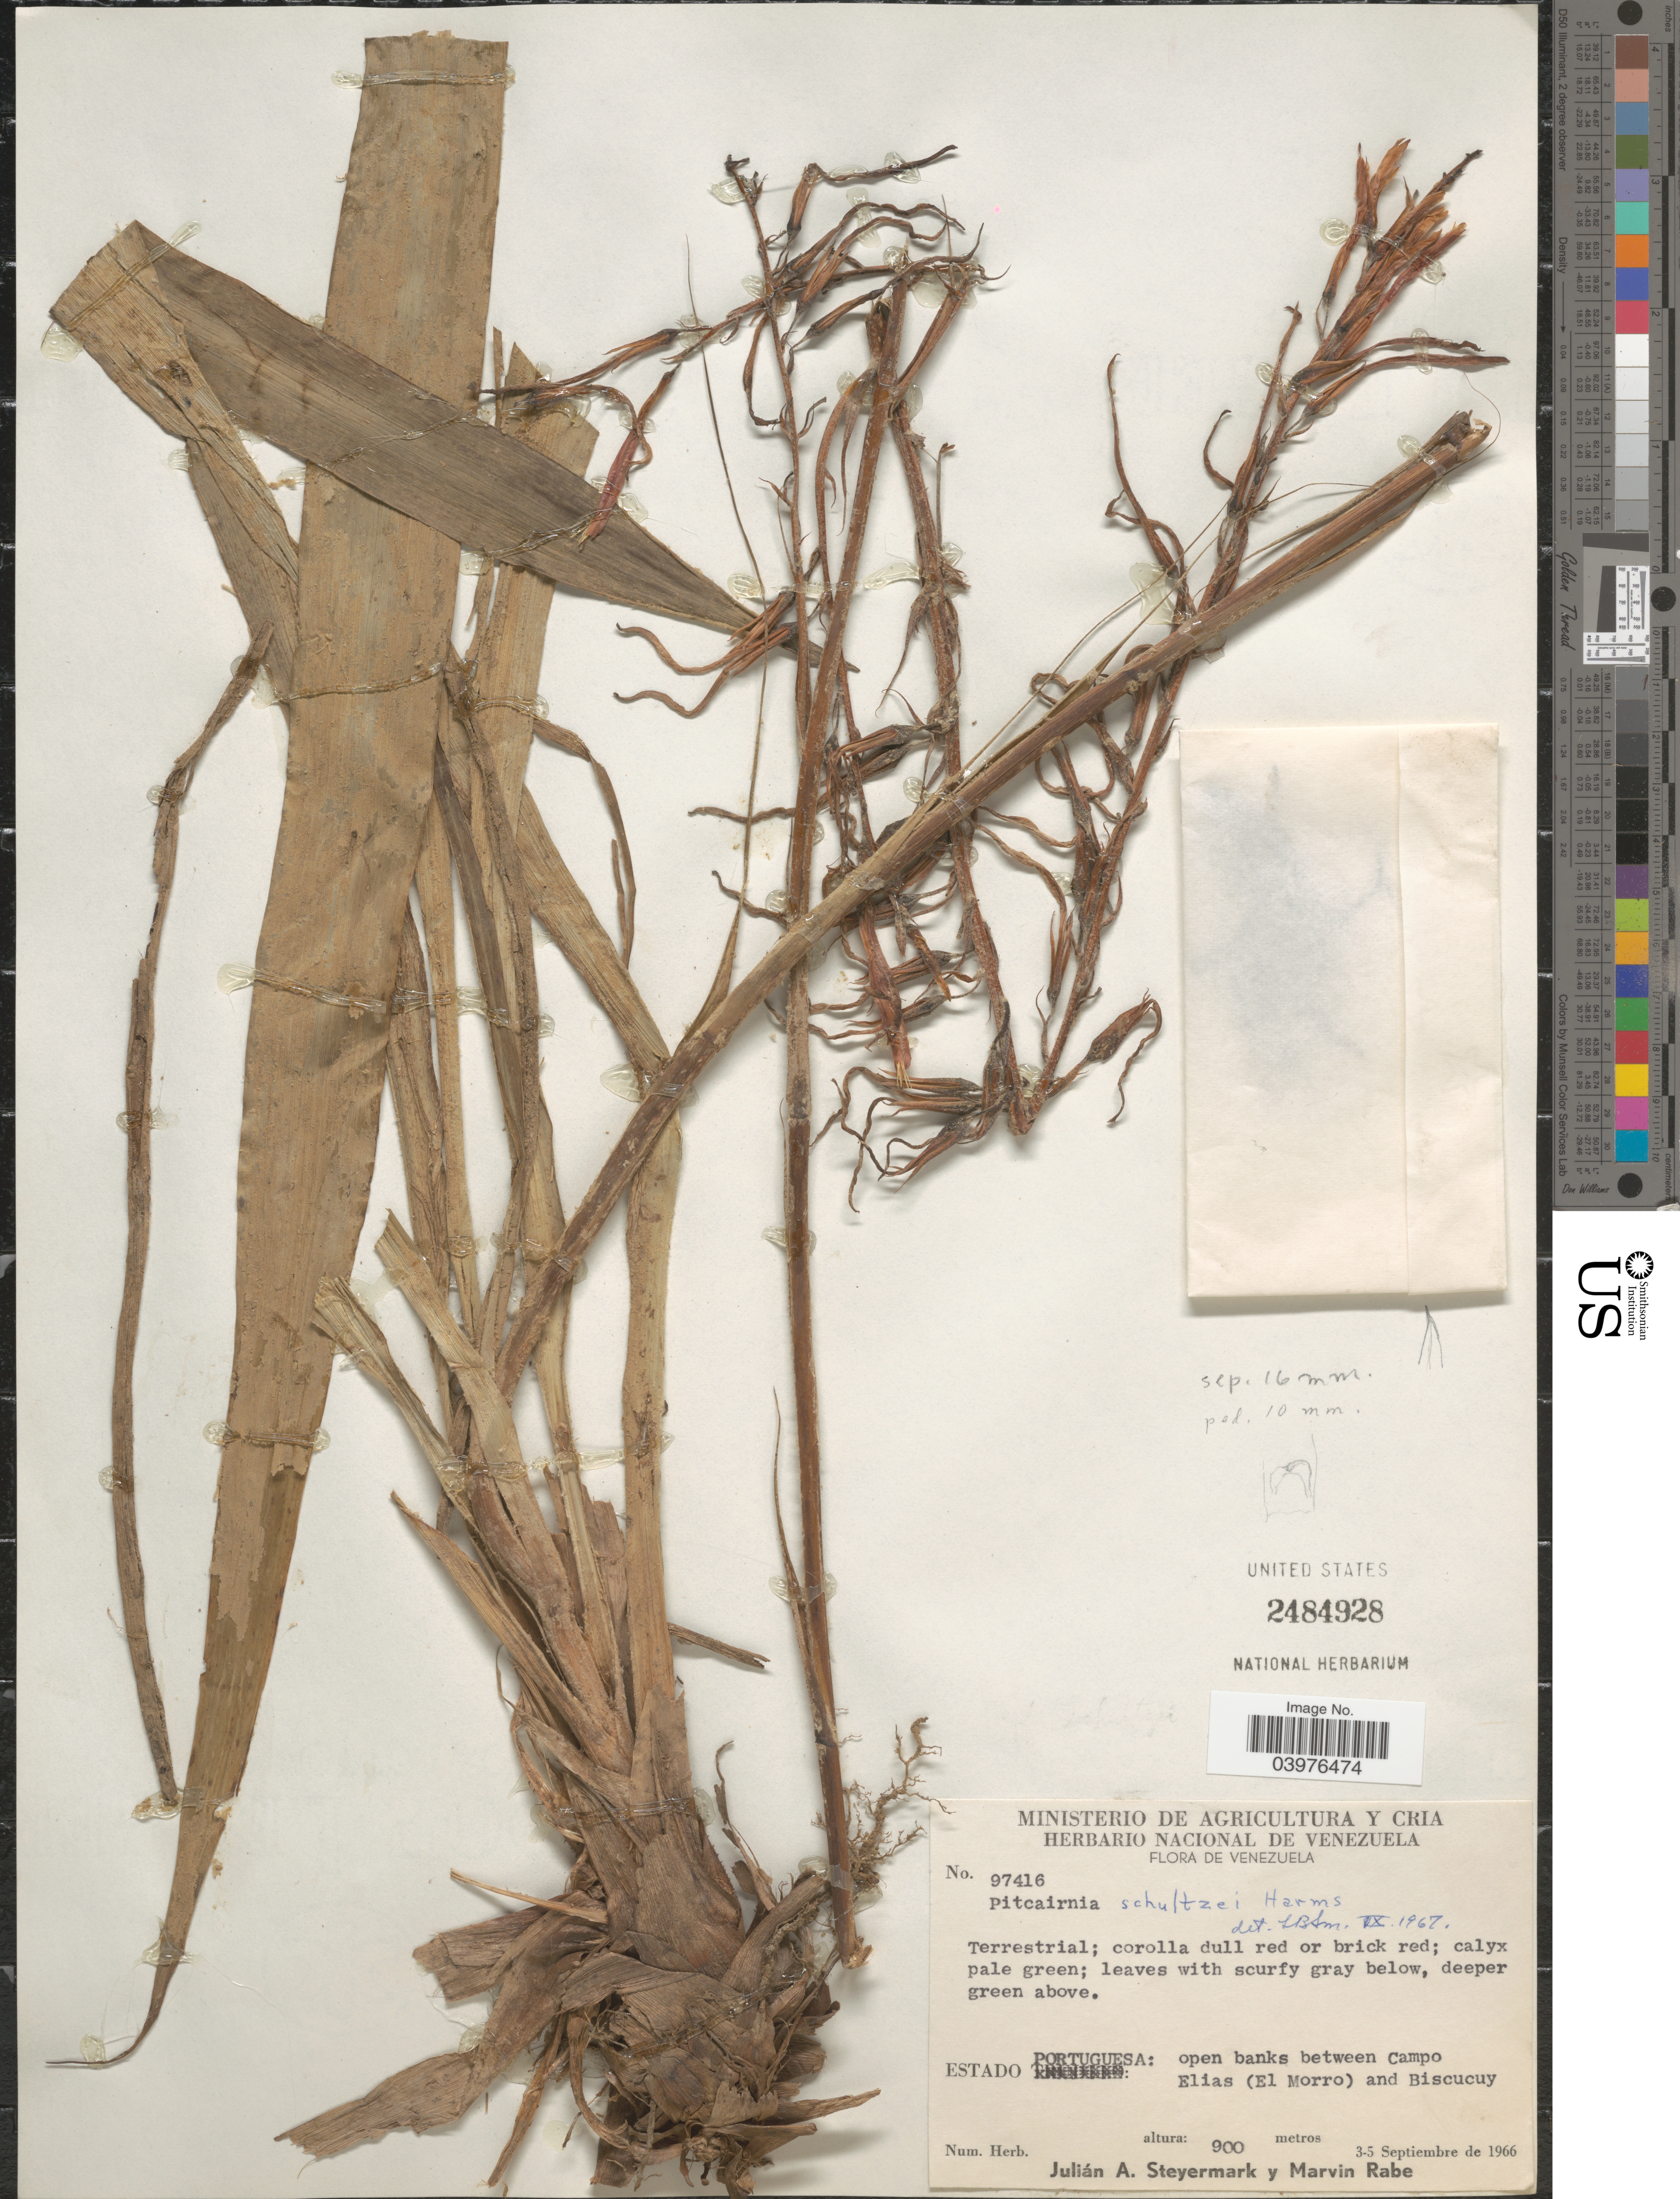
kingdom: Plantae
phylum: Tracheophyta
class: Liliopsida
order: Poales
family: Bromeliaceae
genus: Pitcairnia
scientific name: Pitcairnia schultzei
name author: Harms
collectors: J. Steyermark & M. Rabe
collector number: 97416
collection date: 1966-09-03/1966-09-05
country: Venezuela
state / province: Portuguesa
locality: Between Campo Elias (El Morro) and Biscucuy.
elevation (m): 900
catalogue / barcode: US 2484928